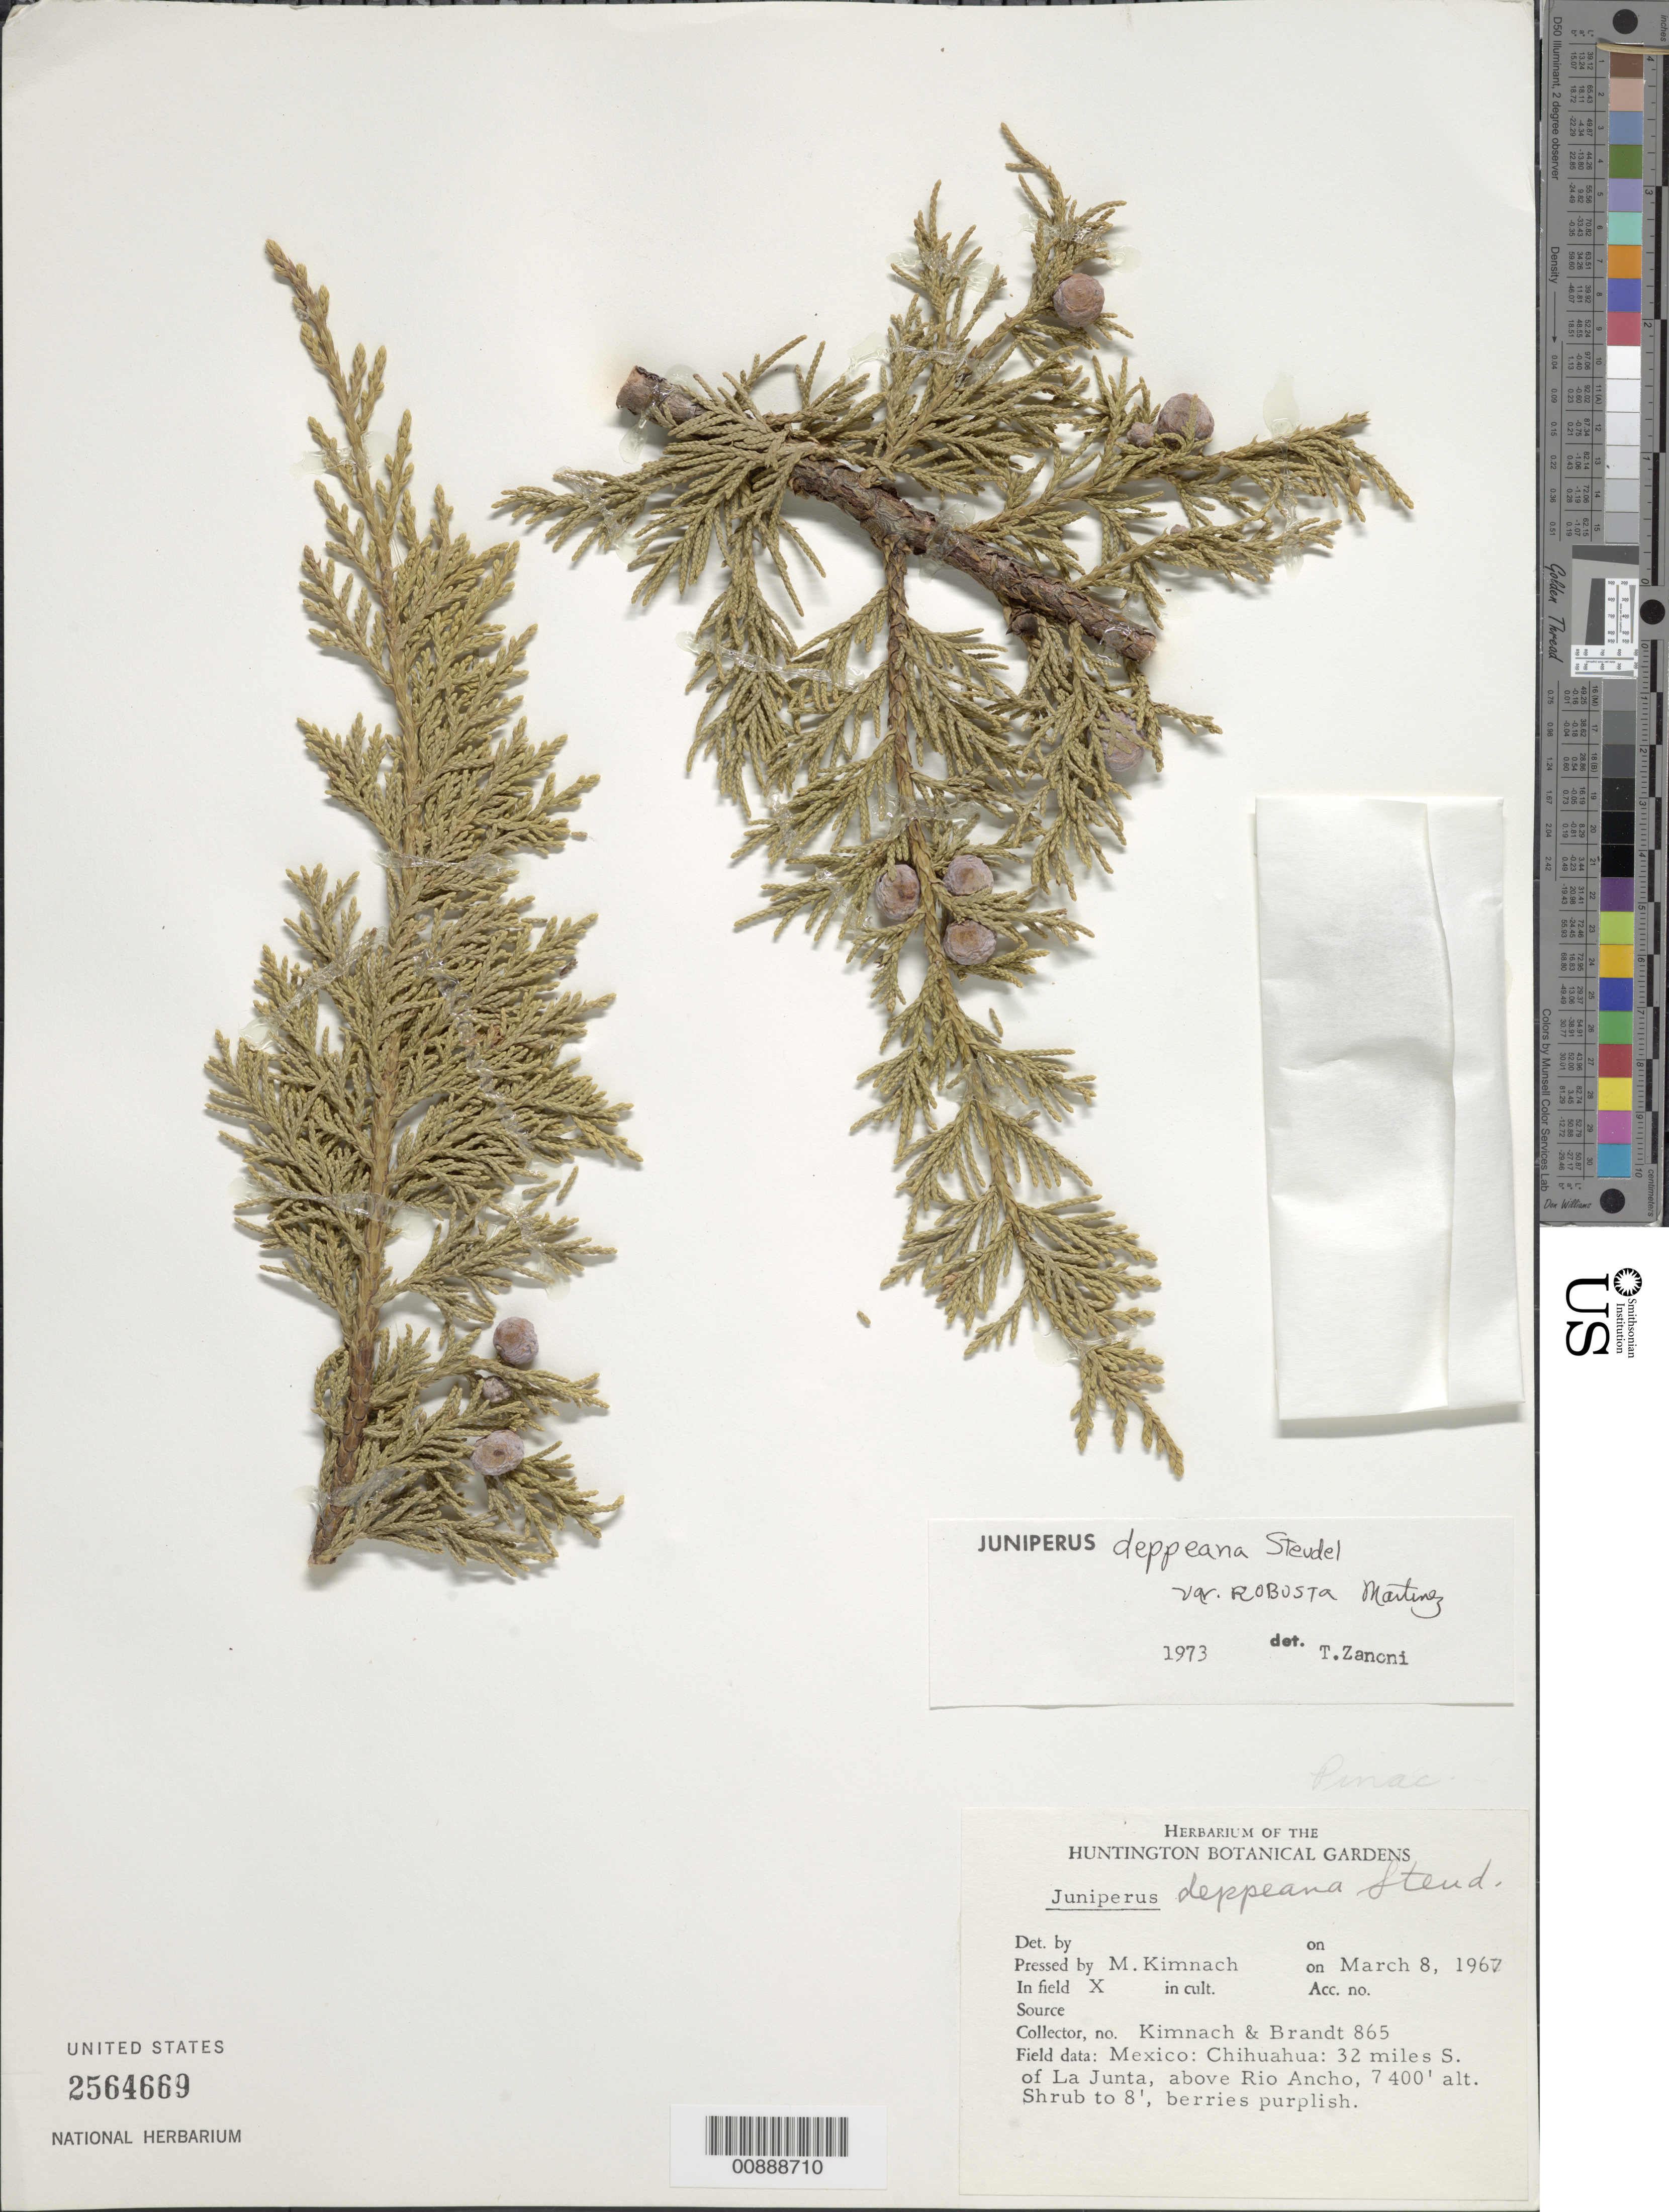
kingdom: Plantae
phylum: Tracheophyta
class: Pinopsida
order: Pinales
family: Cupressaceae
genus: Juniperus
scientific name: Juniperus deppeana var. robusta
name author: Martínez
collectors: M. W. Kimnach & -. Brandt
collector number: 865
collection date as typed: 08 Mar 1967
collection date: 1967-03-08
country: Mexico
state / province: Chihuahua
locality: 32 miles S of La Junta, above Río Ancho.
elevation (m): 2256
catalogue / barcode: US 2564669